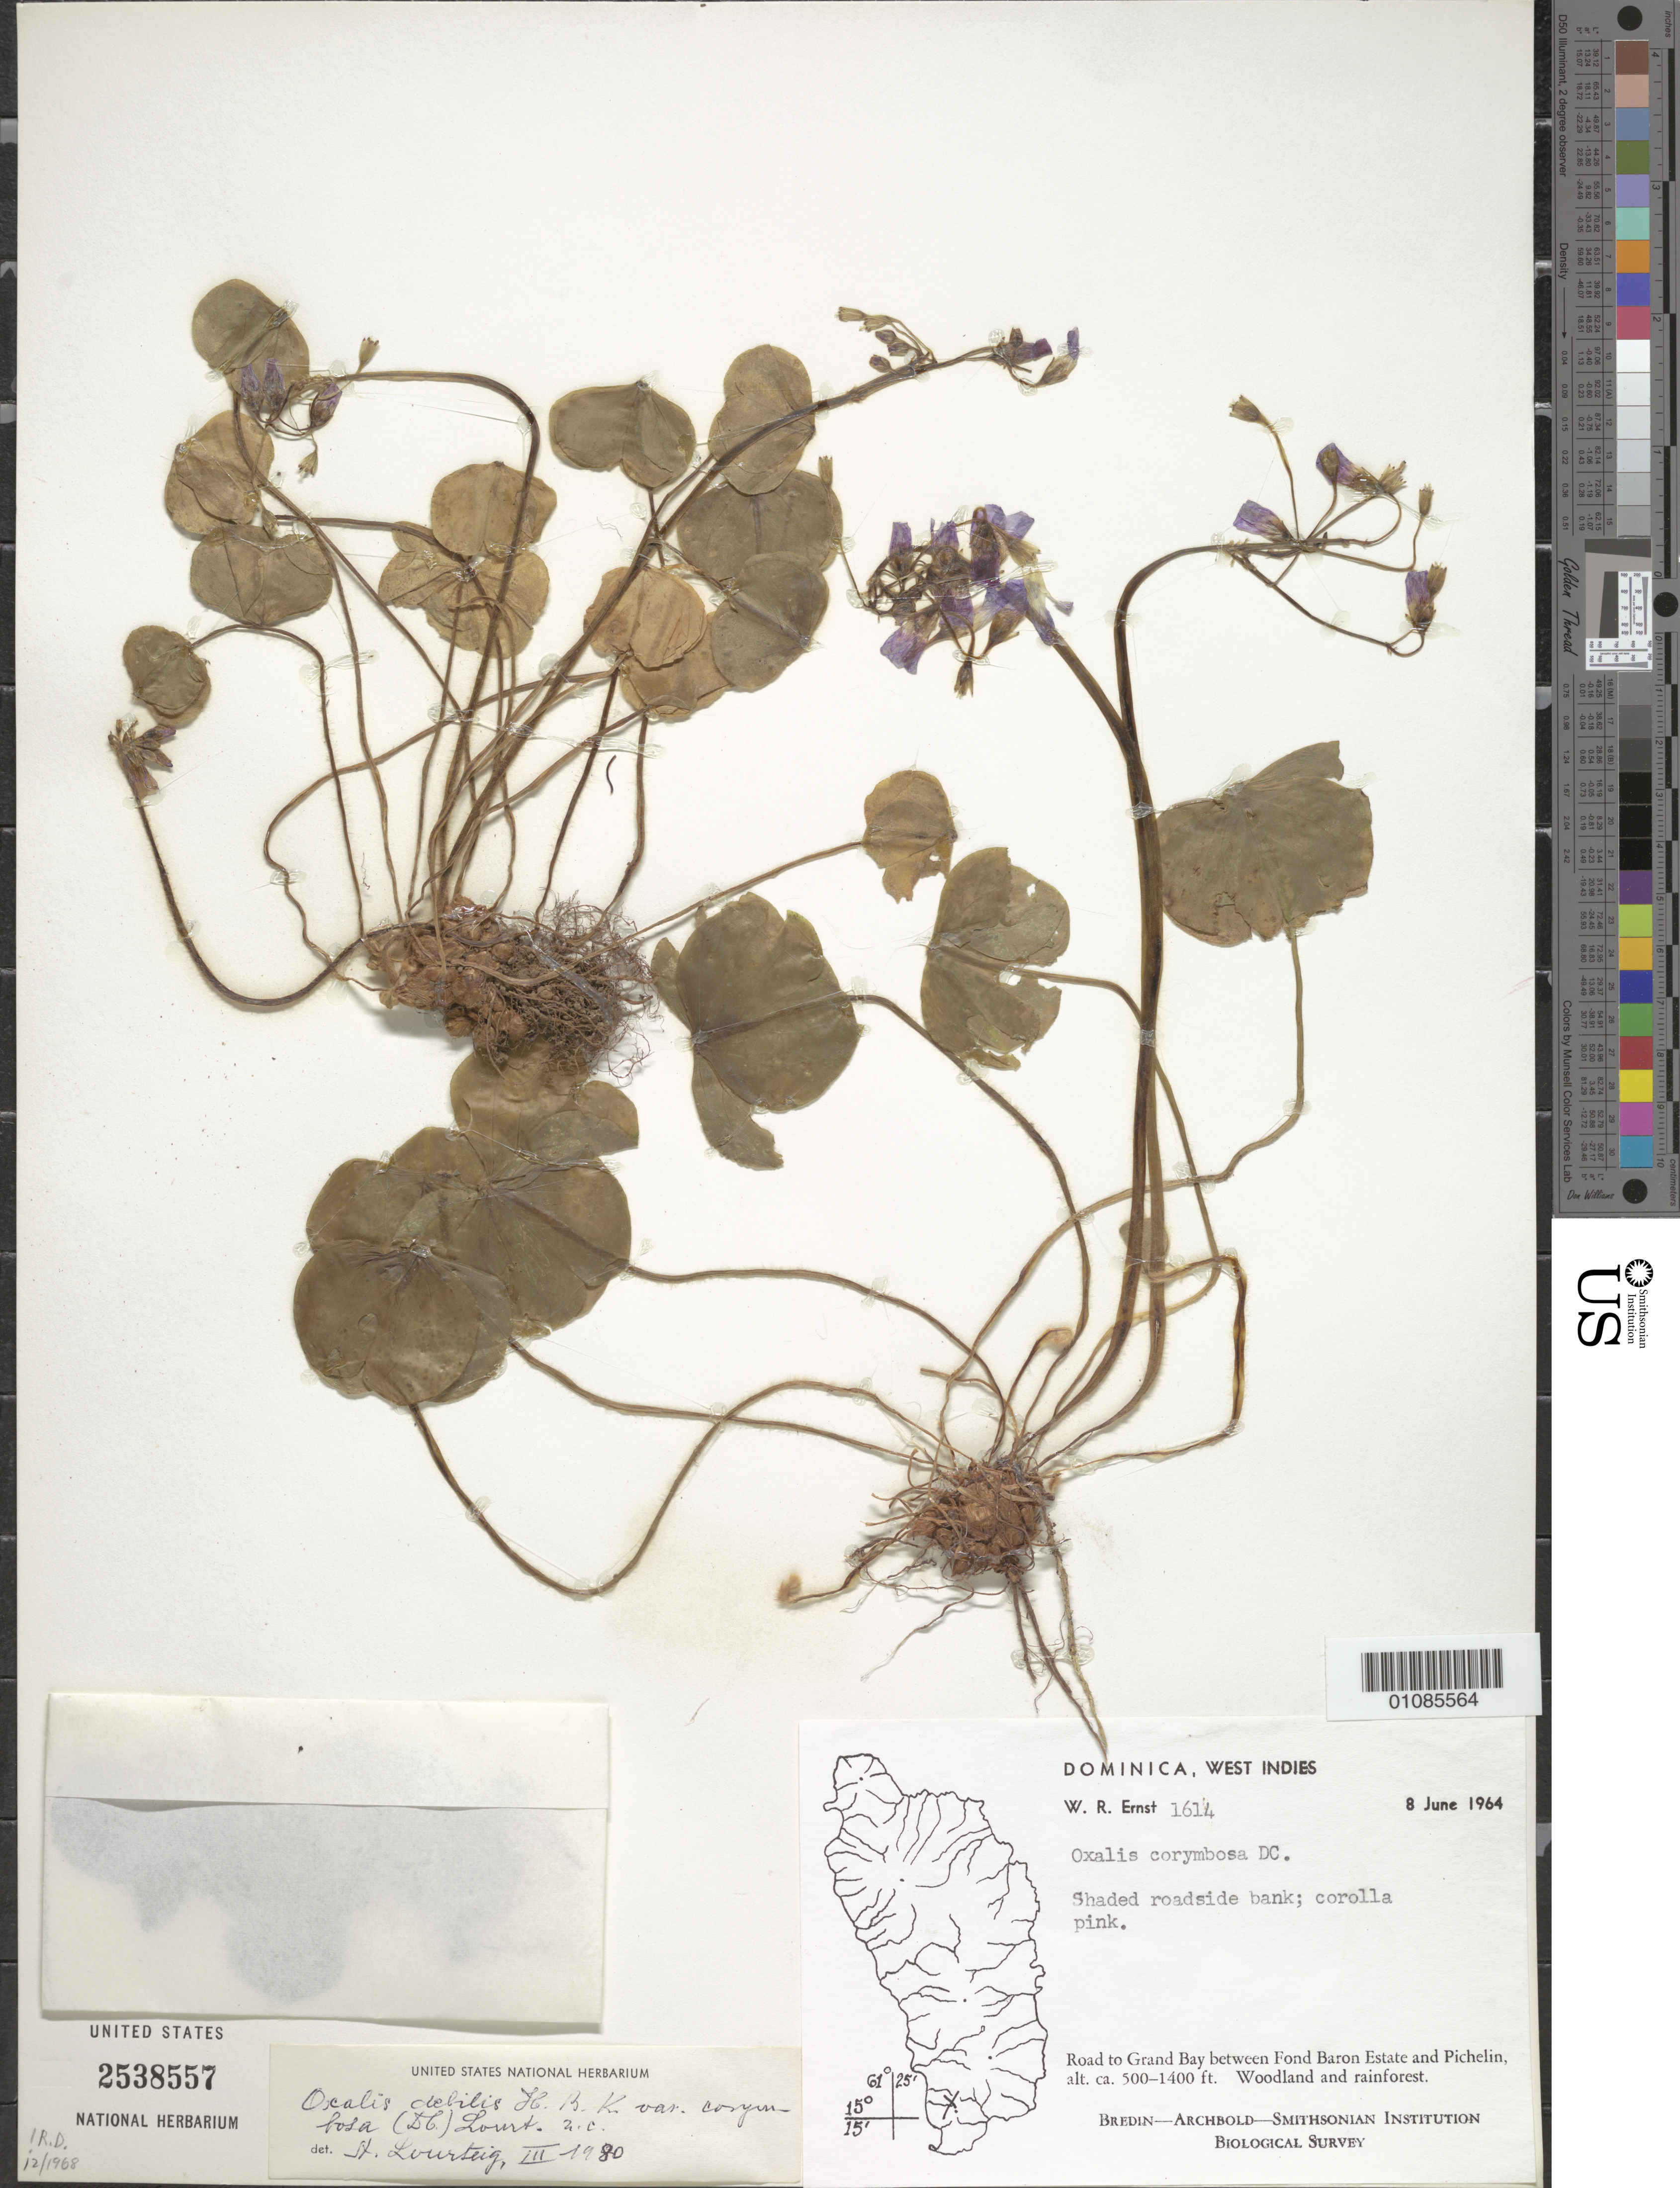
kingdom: Plantae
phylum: Tracheophyta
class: Magnoliopsida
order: Oxalidales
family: Oxalidaceae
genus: Oxalis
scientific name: Oxalis debilis var. corymbosa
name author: (DC.) Lourteig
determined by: Lourteig, A.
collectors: W. R. Ernst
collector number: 1614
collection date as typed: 08 Jun 1964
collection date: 1964-06-08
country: Dominica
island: Dominica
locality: shaded roadside bank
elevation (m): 152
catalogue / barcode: US 2538557